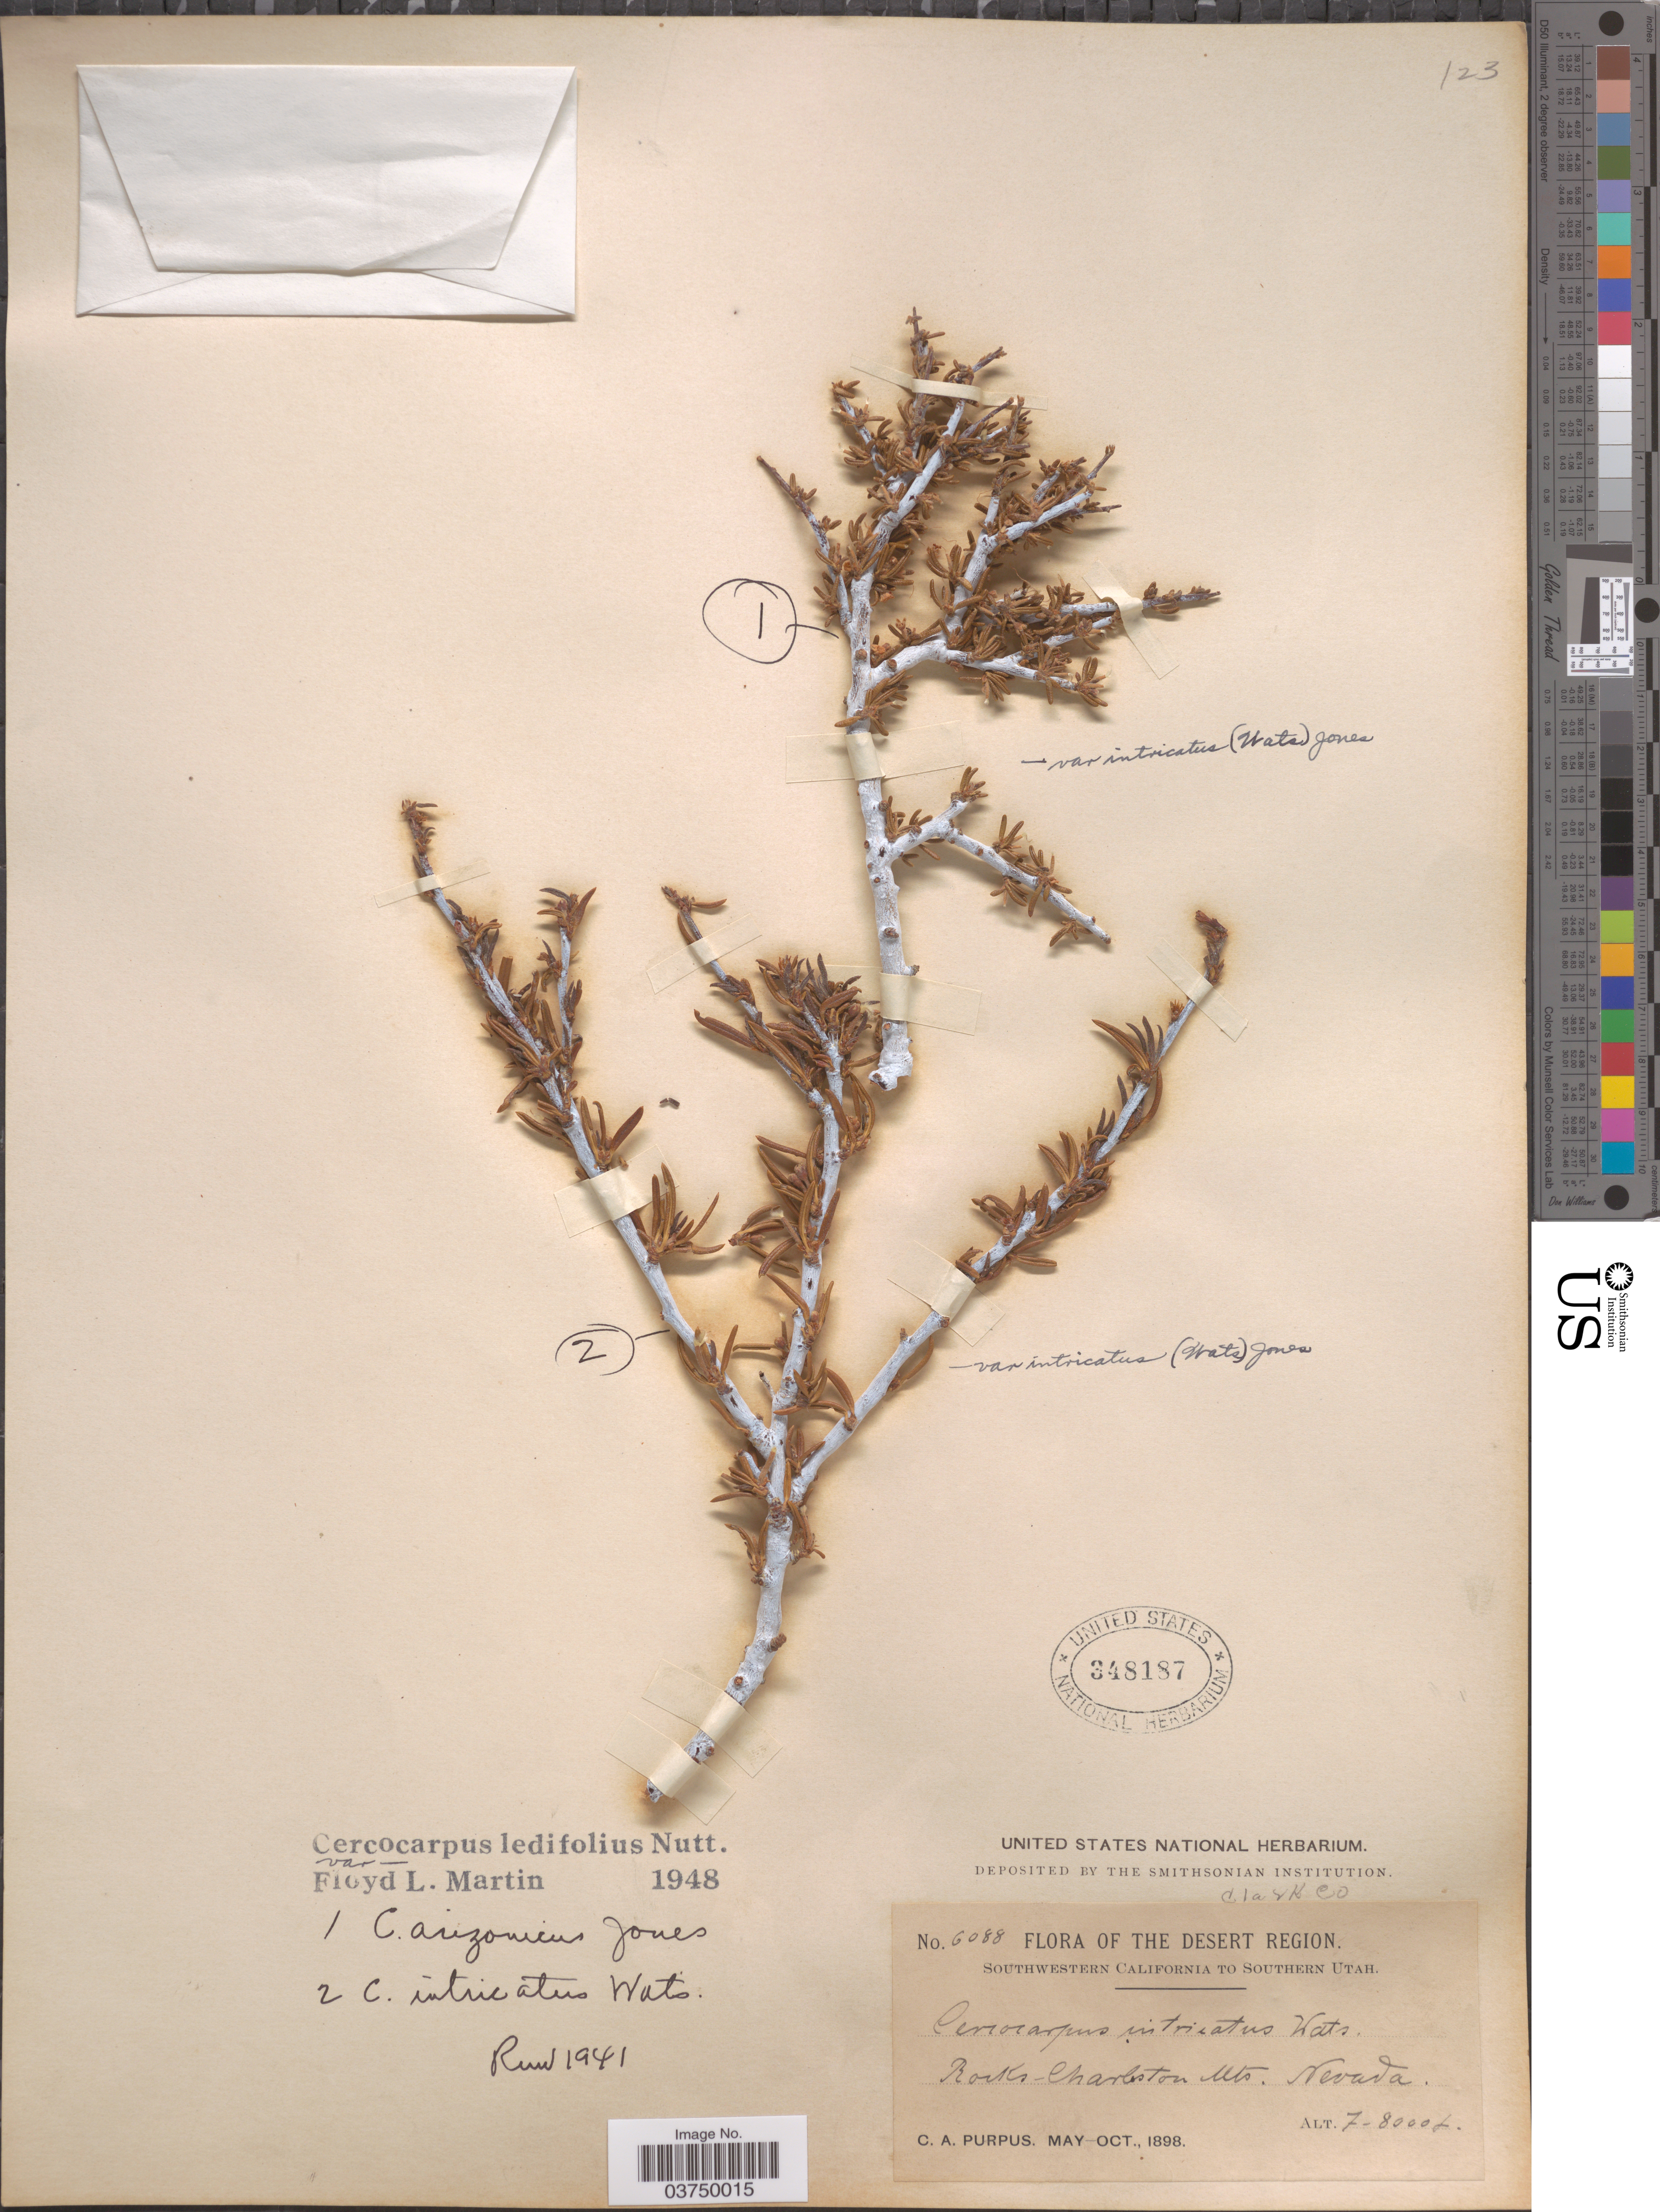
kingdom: Plantae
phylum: Tracheophyta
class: Magnoliopsida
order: Rosales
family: Rosaceae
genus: Cercocarpus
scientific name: Cercocarpus ledifolius var. intricatus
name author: Nutt.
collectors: C. A. Purpus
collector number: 6088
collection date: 1898-05/1898-10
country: United States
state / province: Nevada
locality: Desert Region. Rocks Charleston Mts. Clark Co.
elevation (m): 2134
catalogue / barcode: US 348187